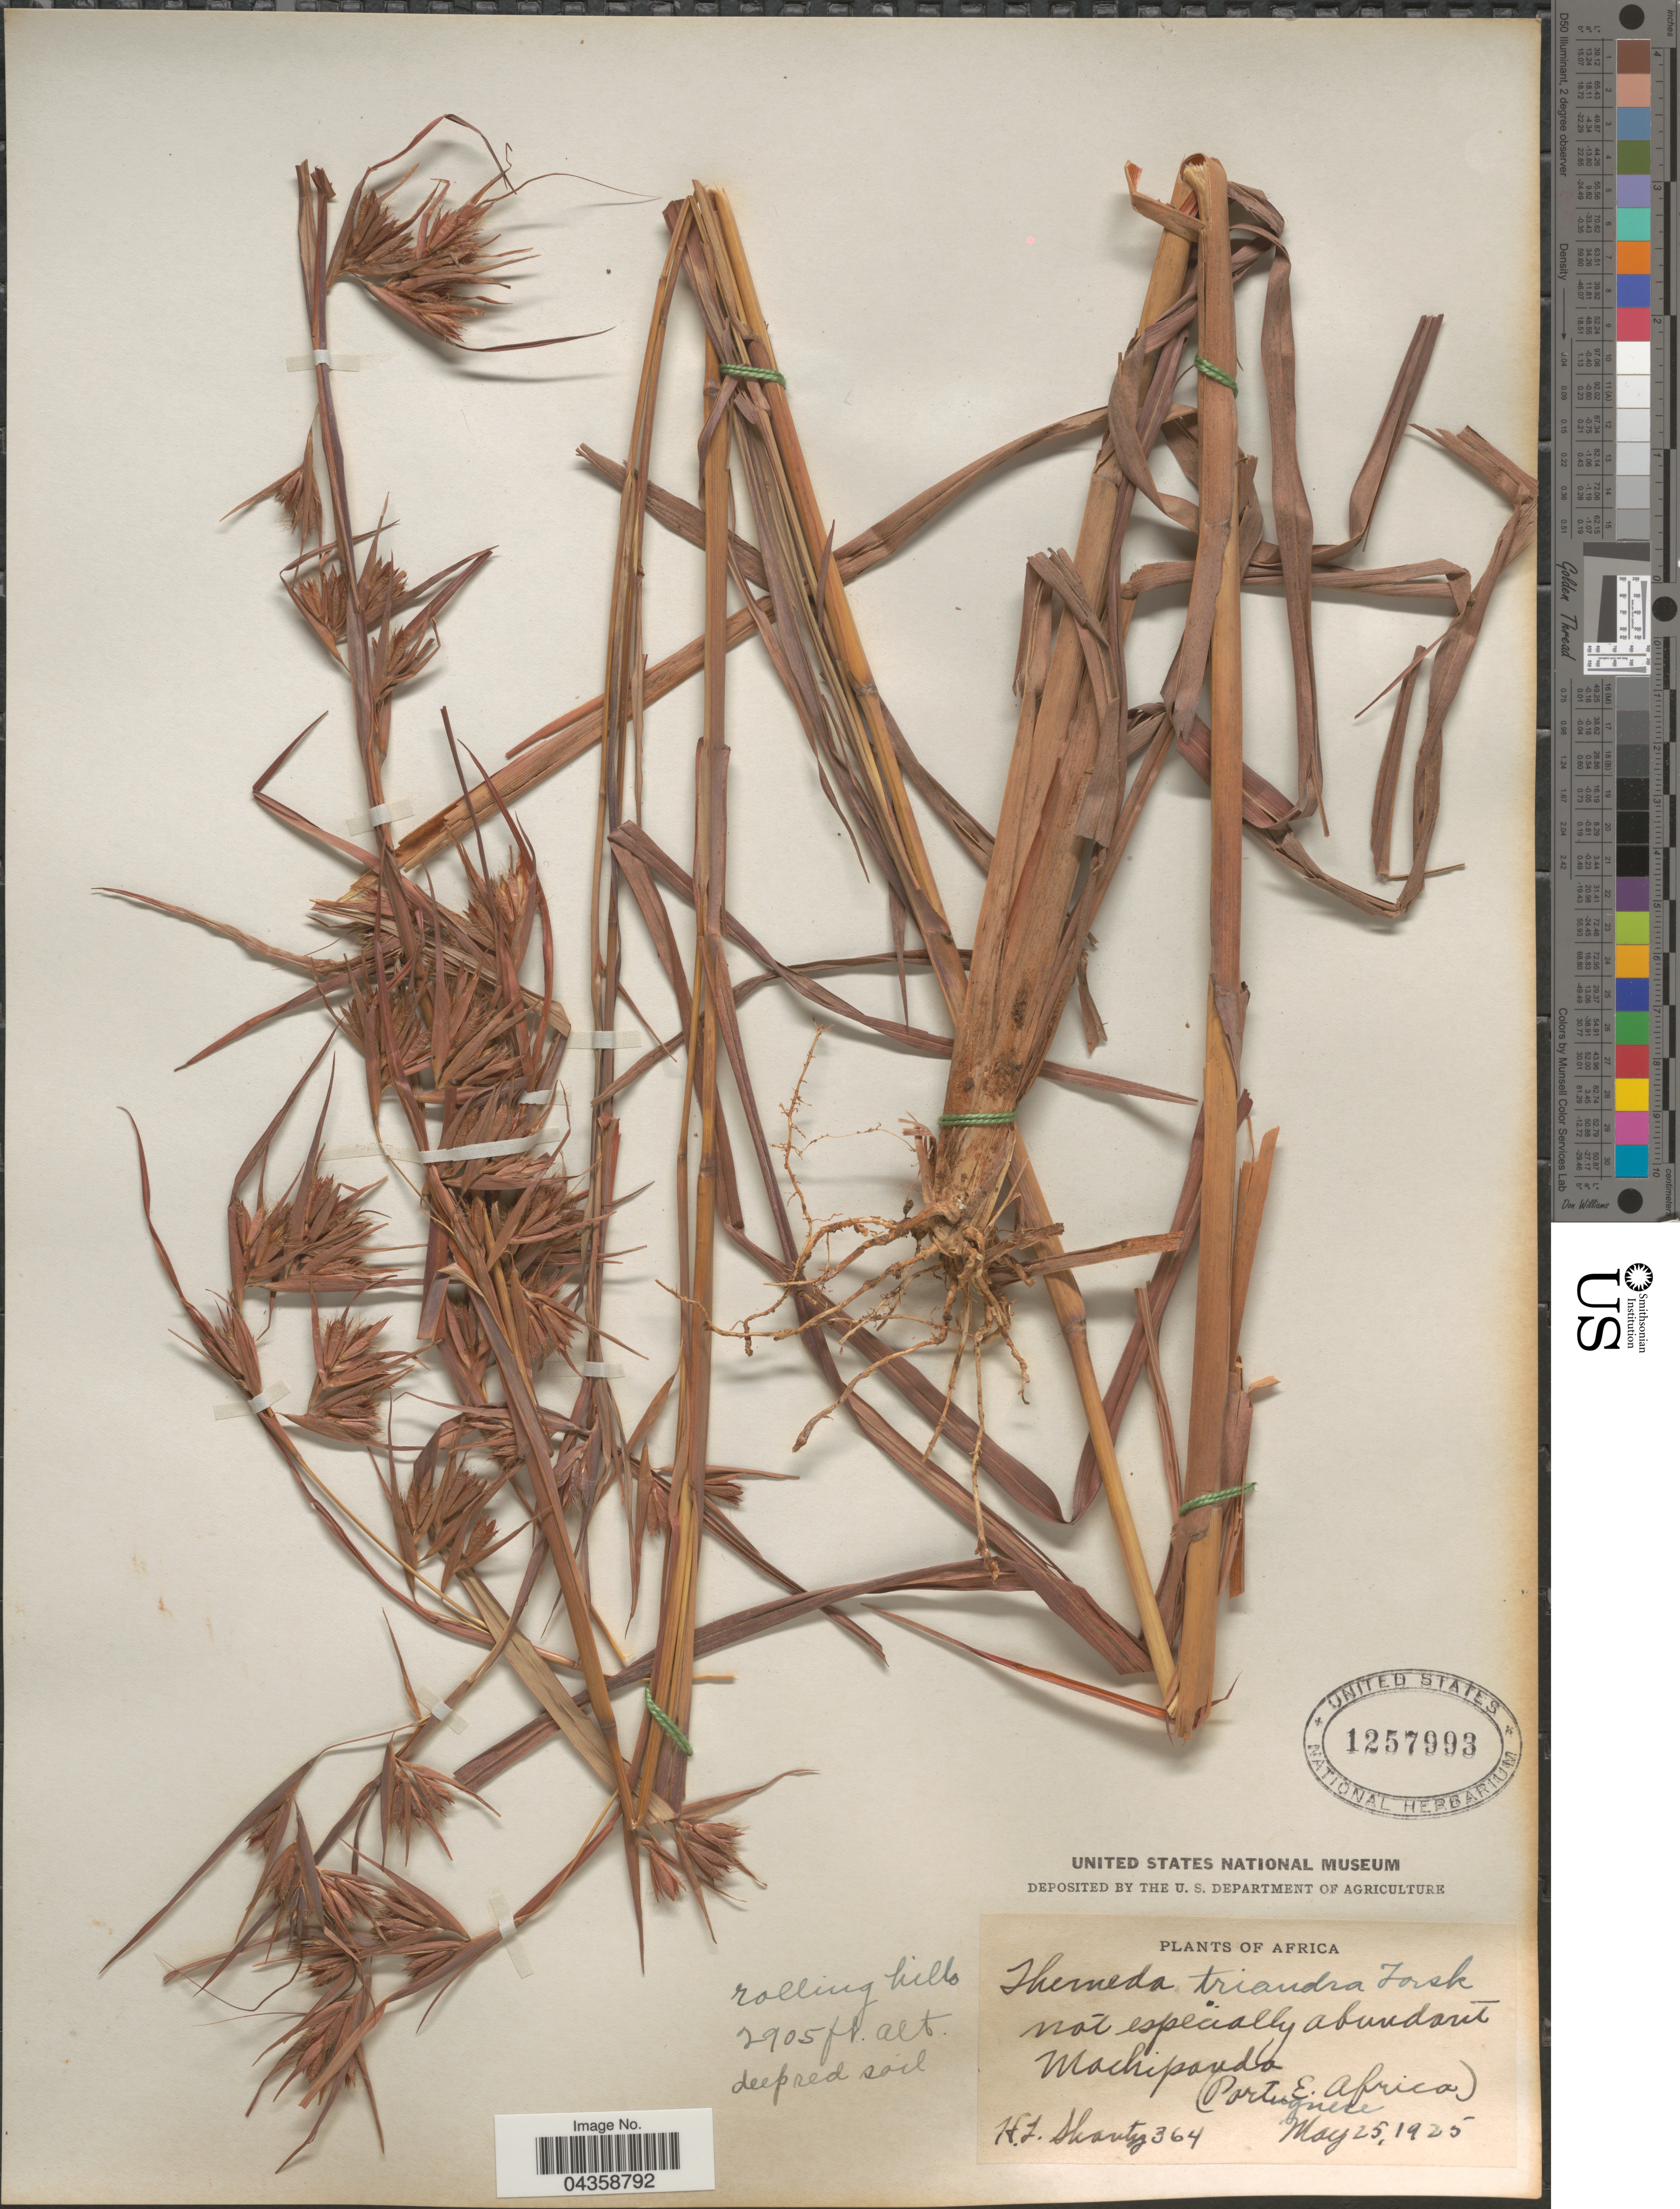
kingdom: Plantae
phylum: Tracheophyta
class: Liliopsida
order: Poales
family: Poaceae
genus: Themeda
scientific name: Themeda triandra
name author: Forssk.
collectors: H. Shantz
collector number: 364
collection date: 1925-05-25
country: Mozambique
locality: Machipanda (Portes E. Africa).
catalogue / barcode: US 1257993